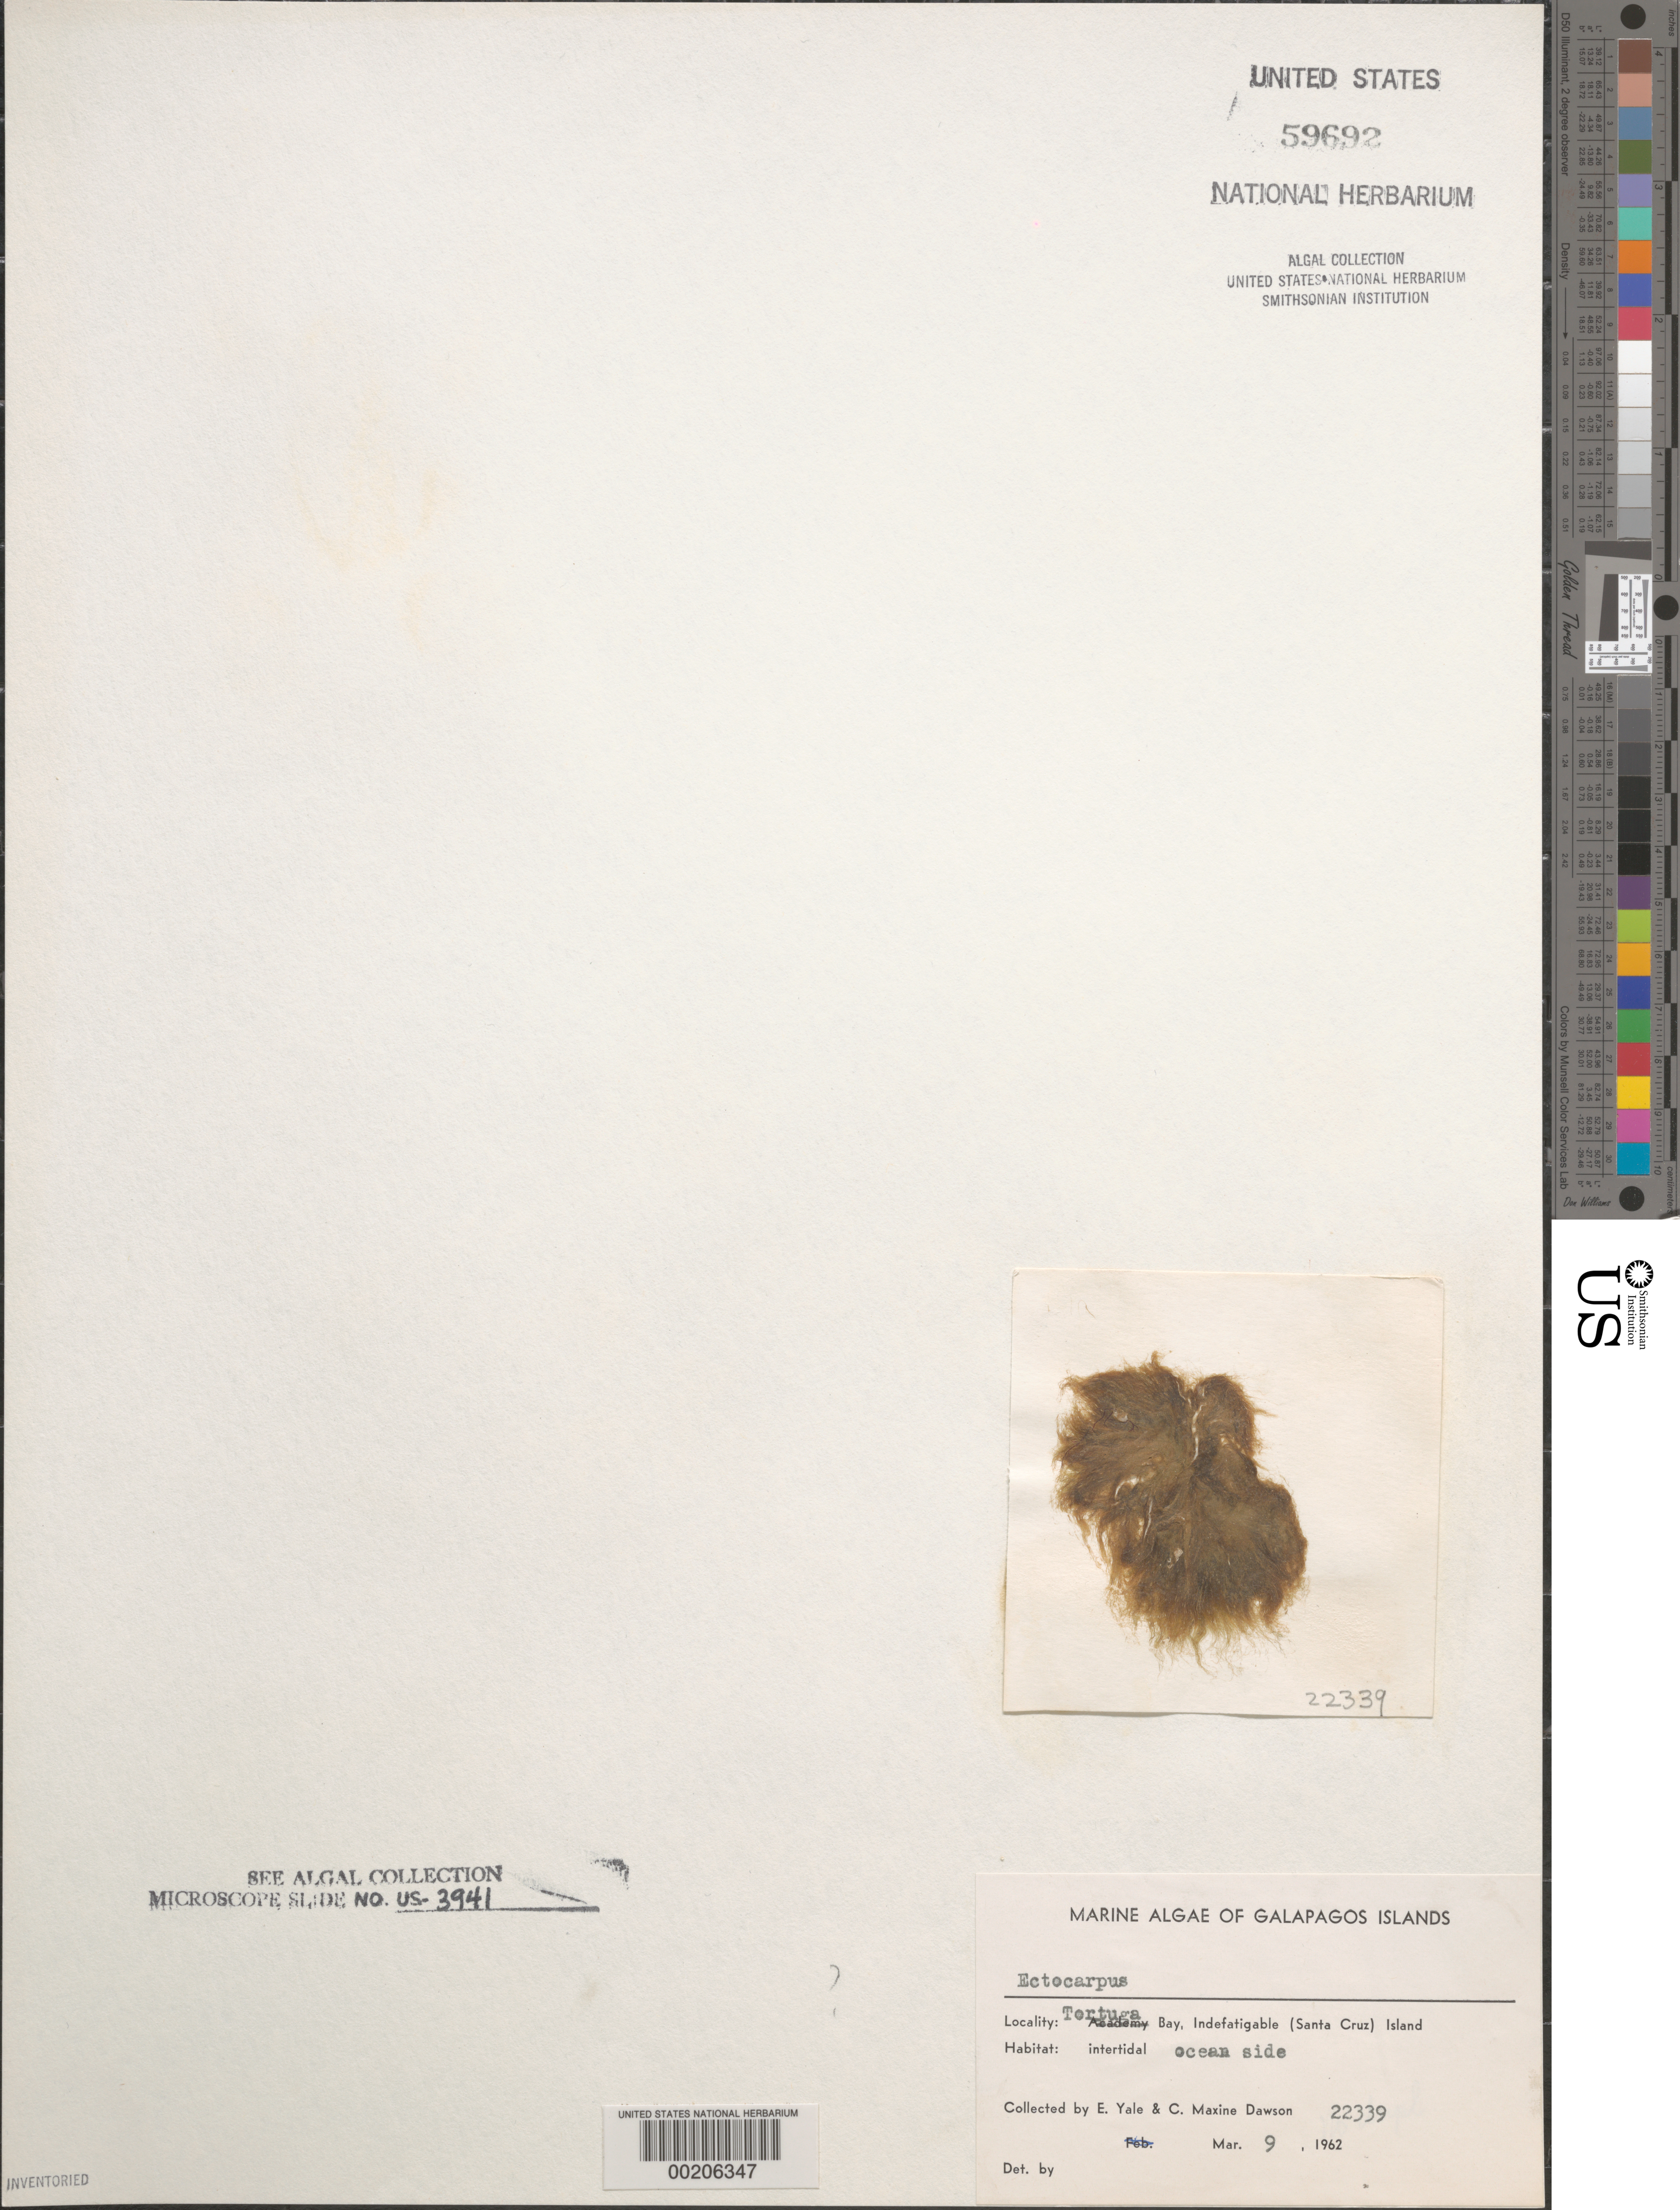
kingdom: Chromista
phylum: Ochrophyta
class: Phaeophyceae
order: Ectocarpales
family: Ectocarpaceae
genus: Ectocarpus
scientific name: Ectocarpus sp.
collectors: E. Y. Dawson & C. M. Dawson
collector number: EYD 22339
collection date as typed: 09 Mar 1962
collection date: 1962-03-09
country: Ecuador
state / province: Colón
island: Santa Cruz [Indefatigable, Chaves]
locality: Tortuga Bay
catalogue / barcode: US 59692